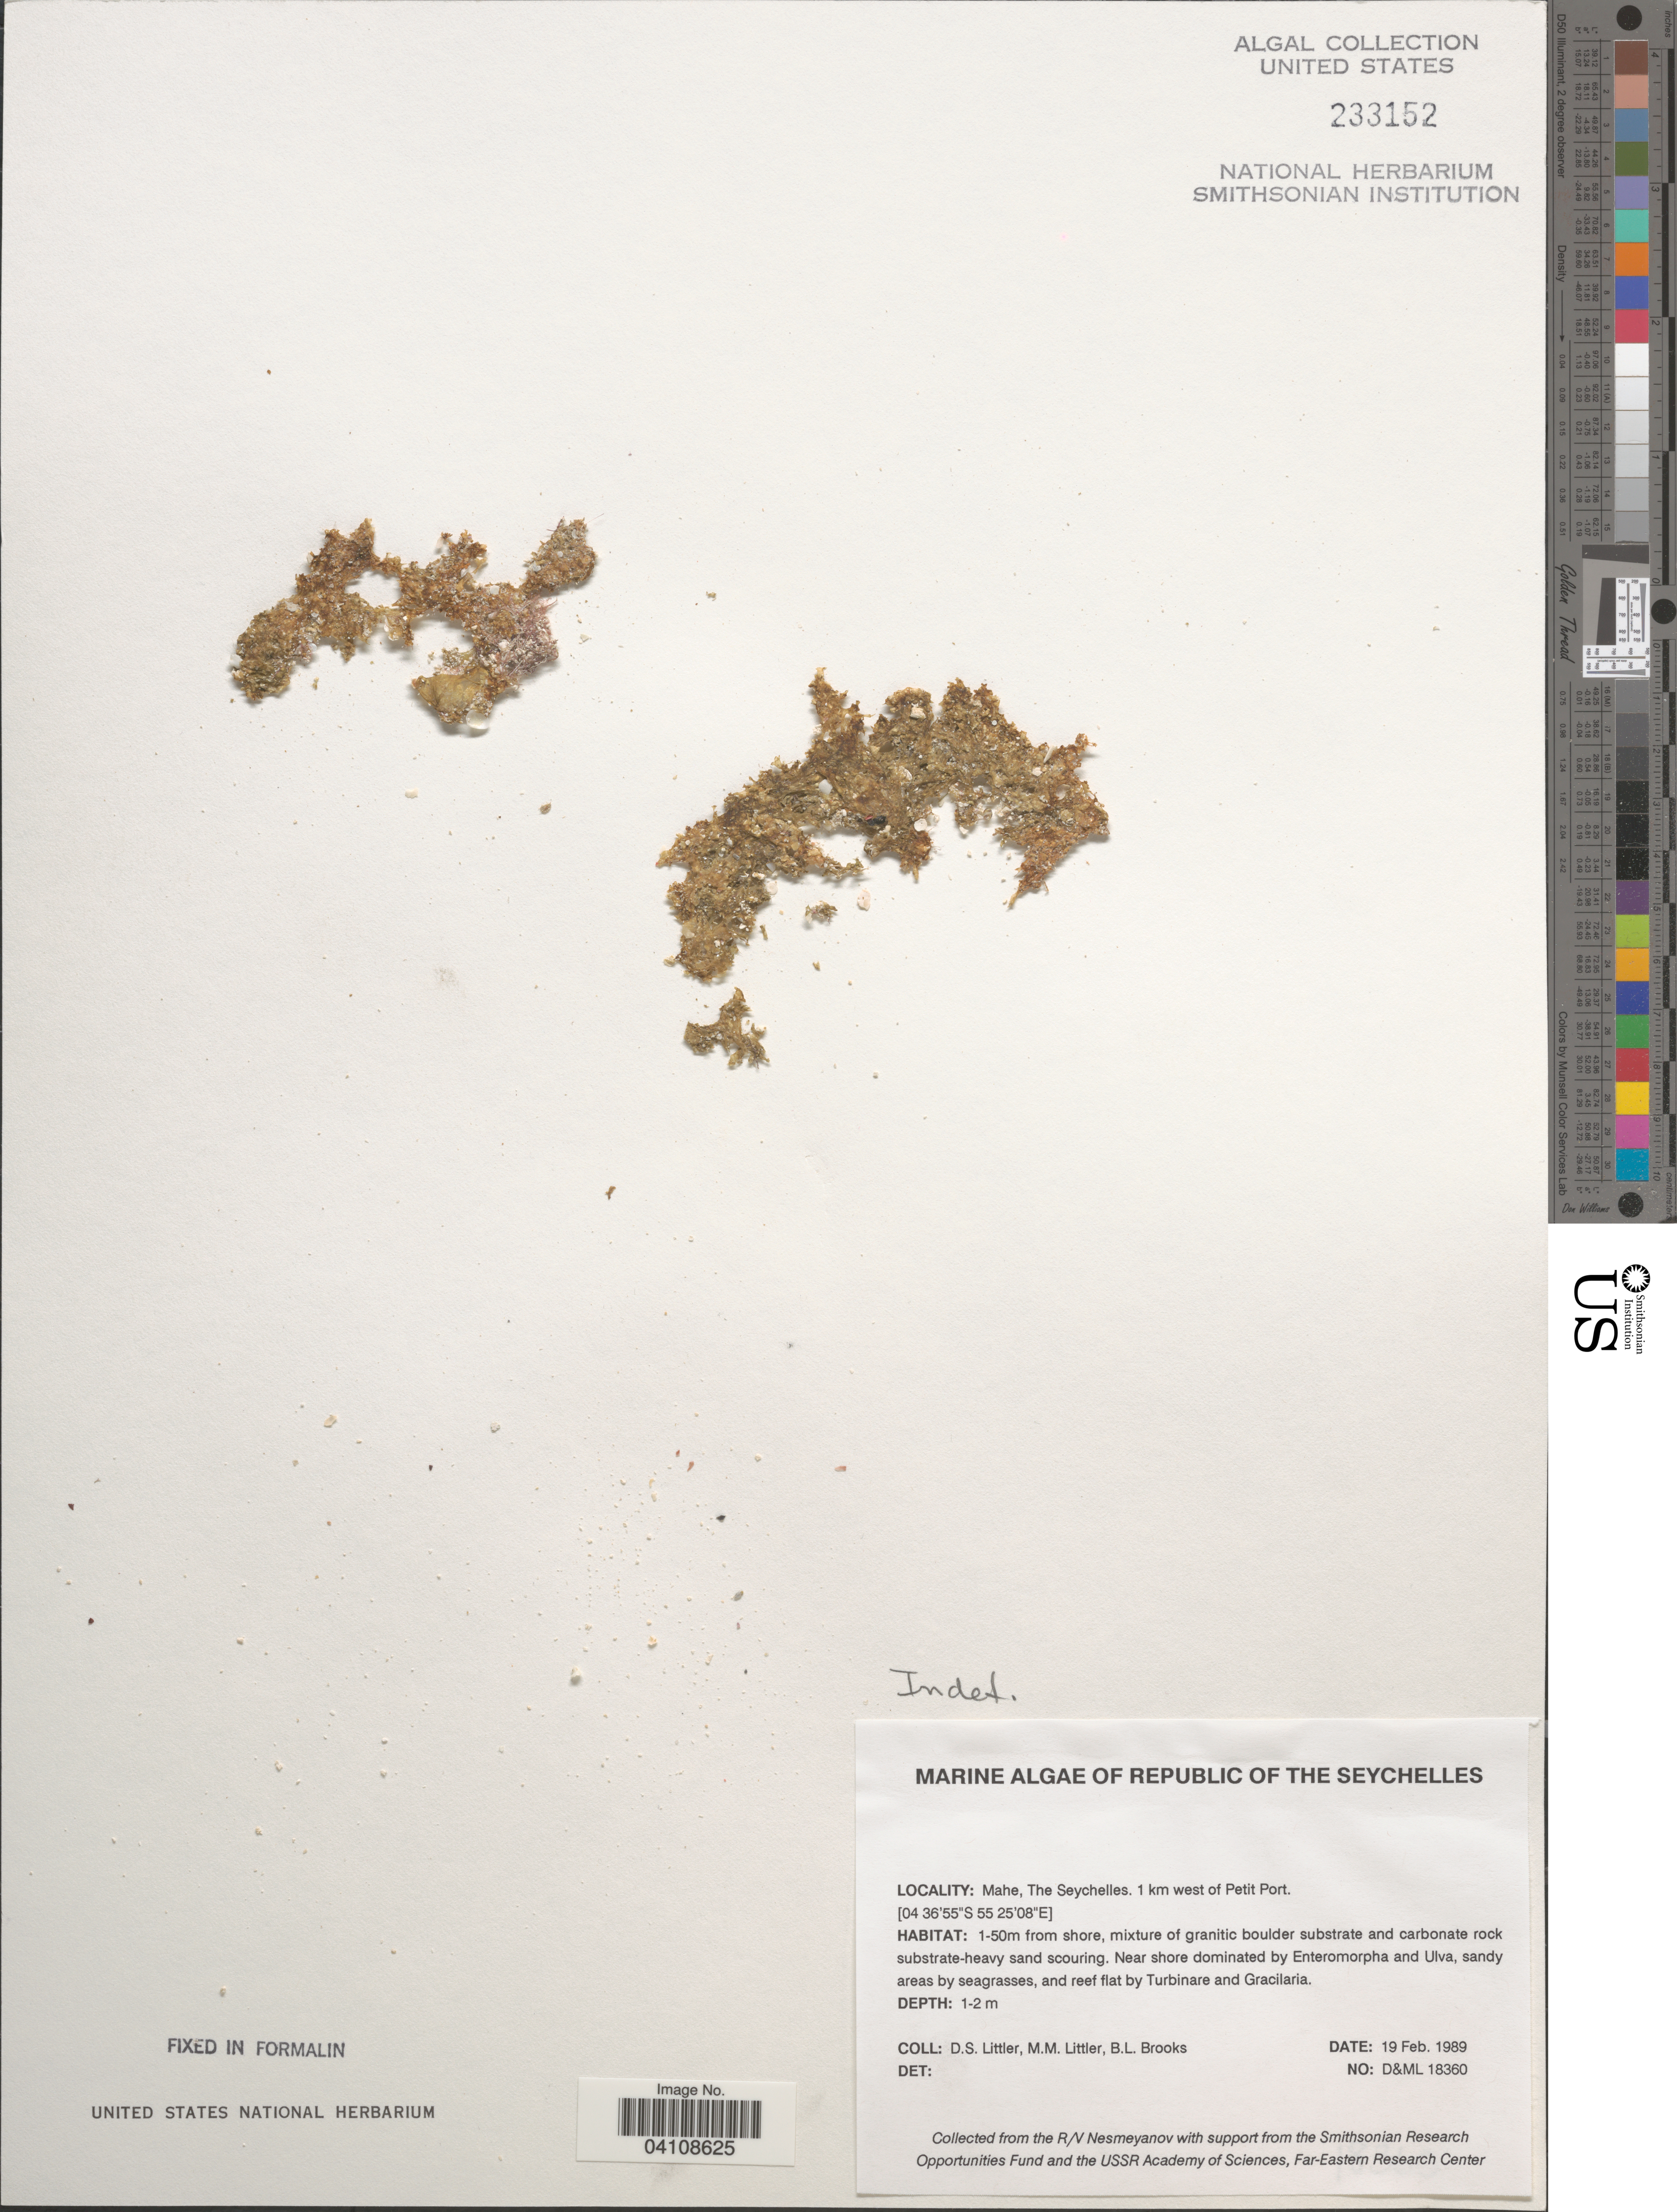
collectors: D. S. Littler & B. Brooks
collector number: D&ML18360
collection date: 1989-02-19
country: Seychelles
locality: Republic of The Seychelles. Mahe. 1 km west of Petit Port. 1-50m from shore.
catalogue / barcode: US 233152